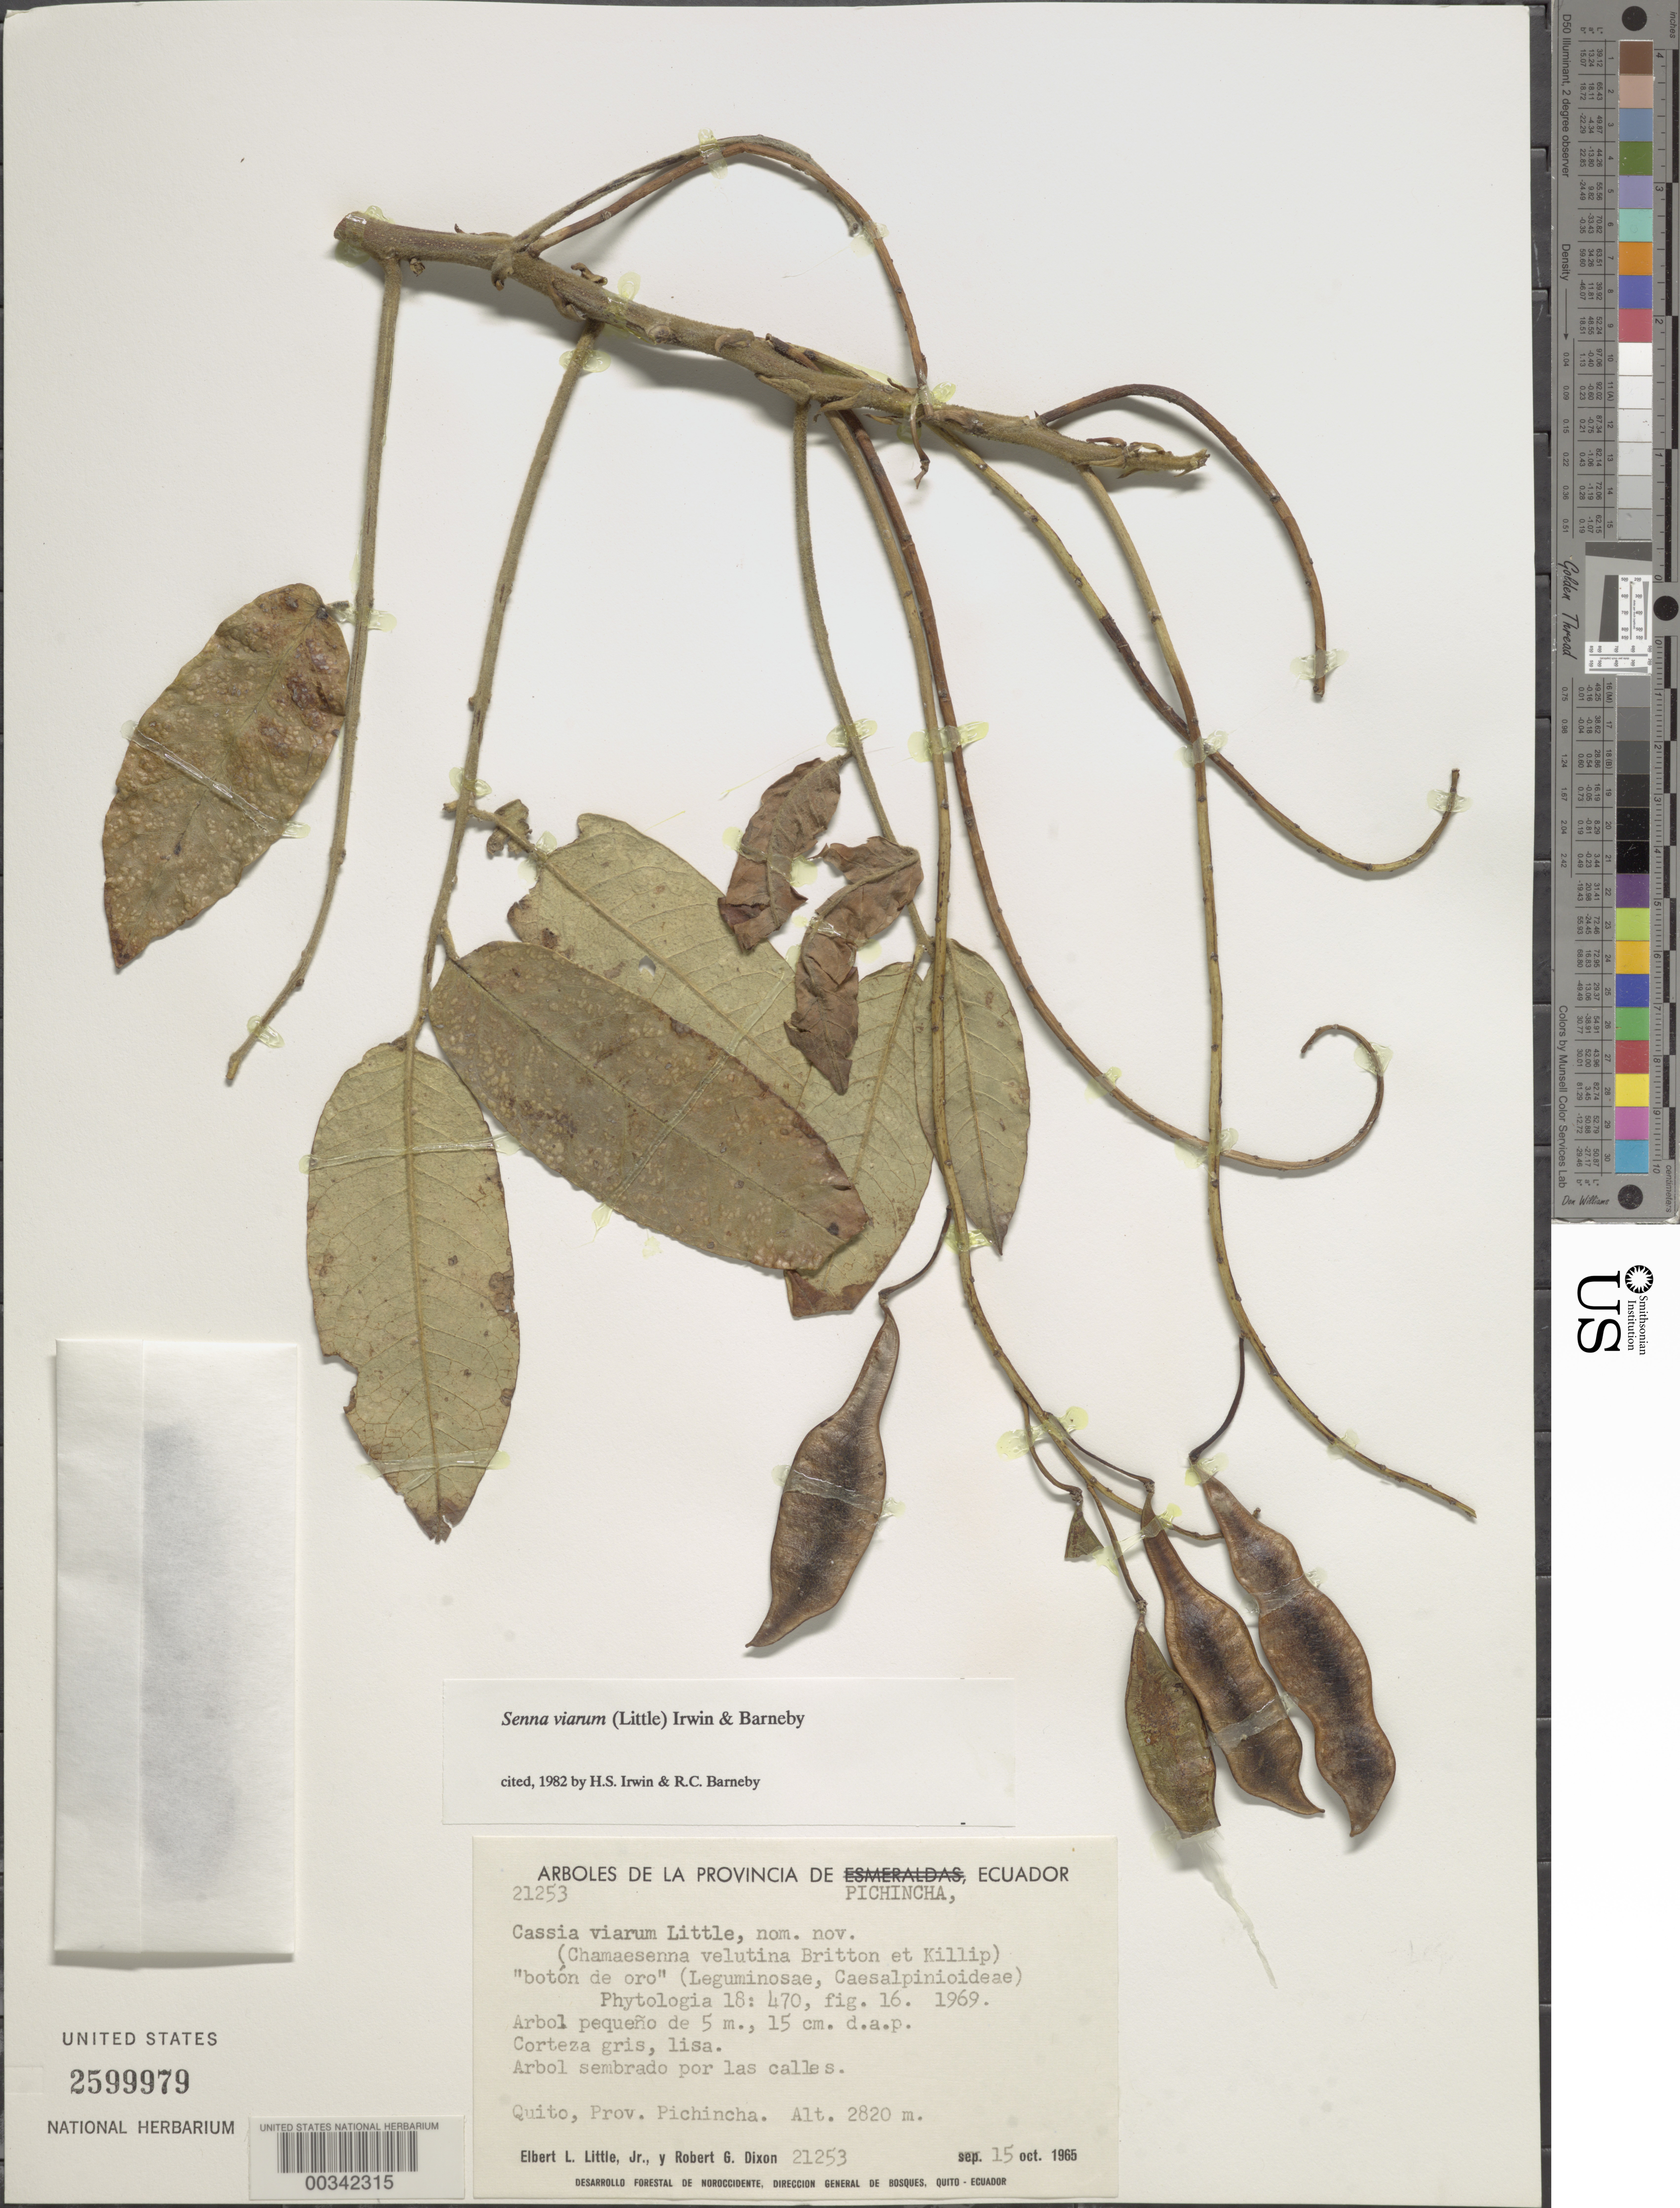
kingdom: Plantae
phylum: Tracheophyta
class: Magnoliopsida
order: Fabales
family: Fabaceae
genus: Senna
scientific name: Senna viarum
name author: (Little) H.S. Irwin & Barneby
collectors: E. L. Little & R. G. Dixon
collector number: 21253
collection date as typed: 15 Oct 1965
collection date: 1965-10-15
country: Ecuador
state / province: Pichincha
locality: Quito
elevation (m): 2820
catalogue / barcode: US 2599979